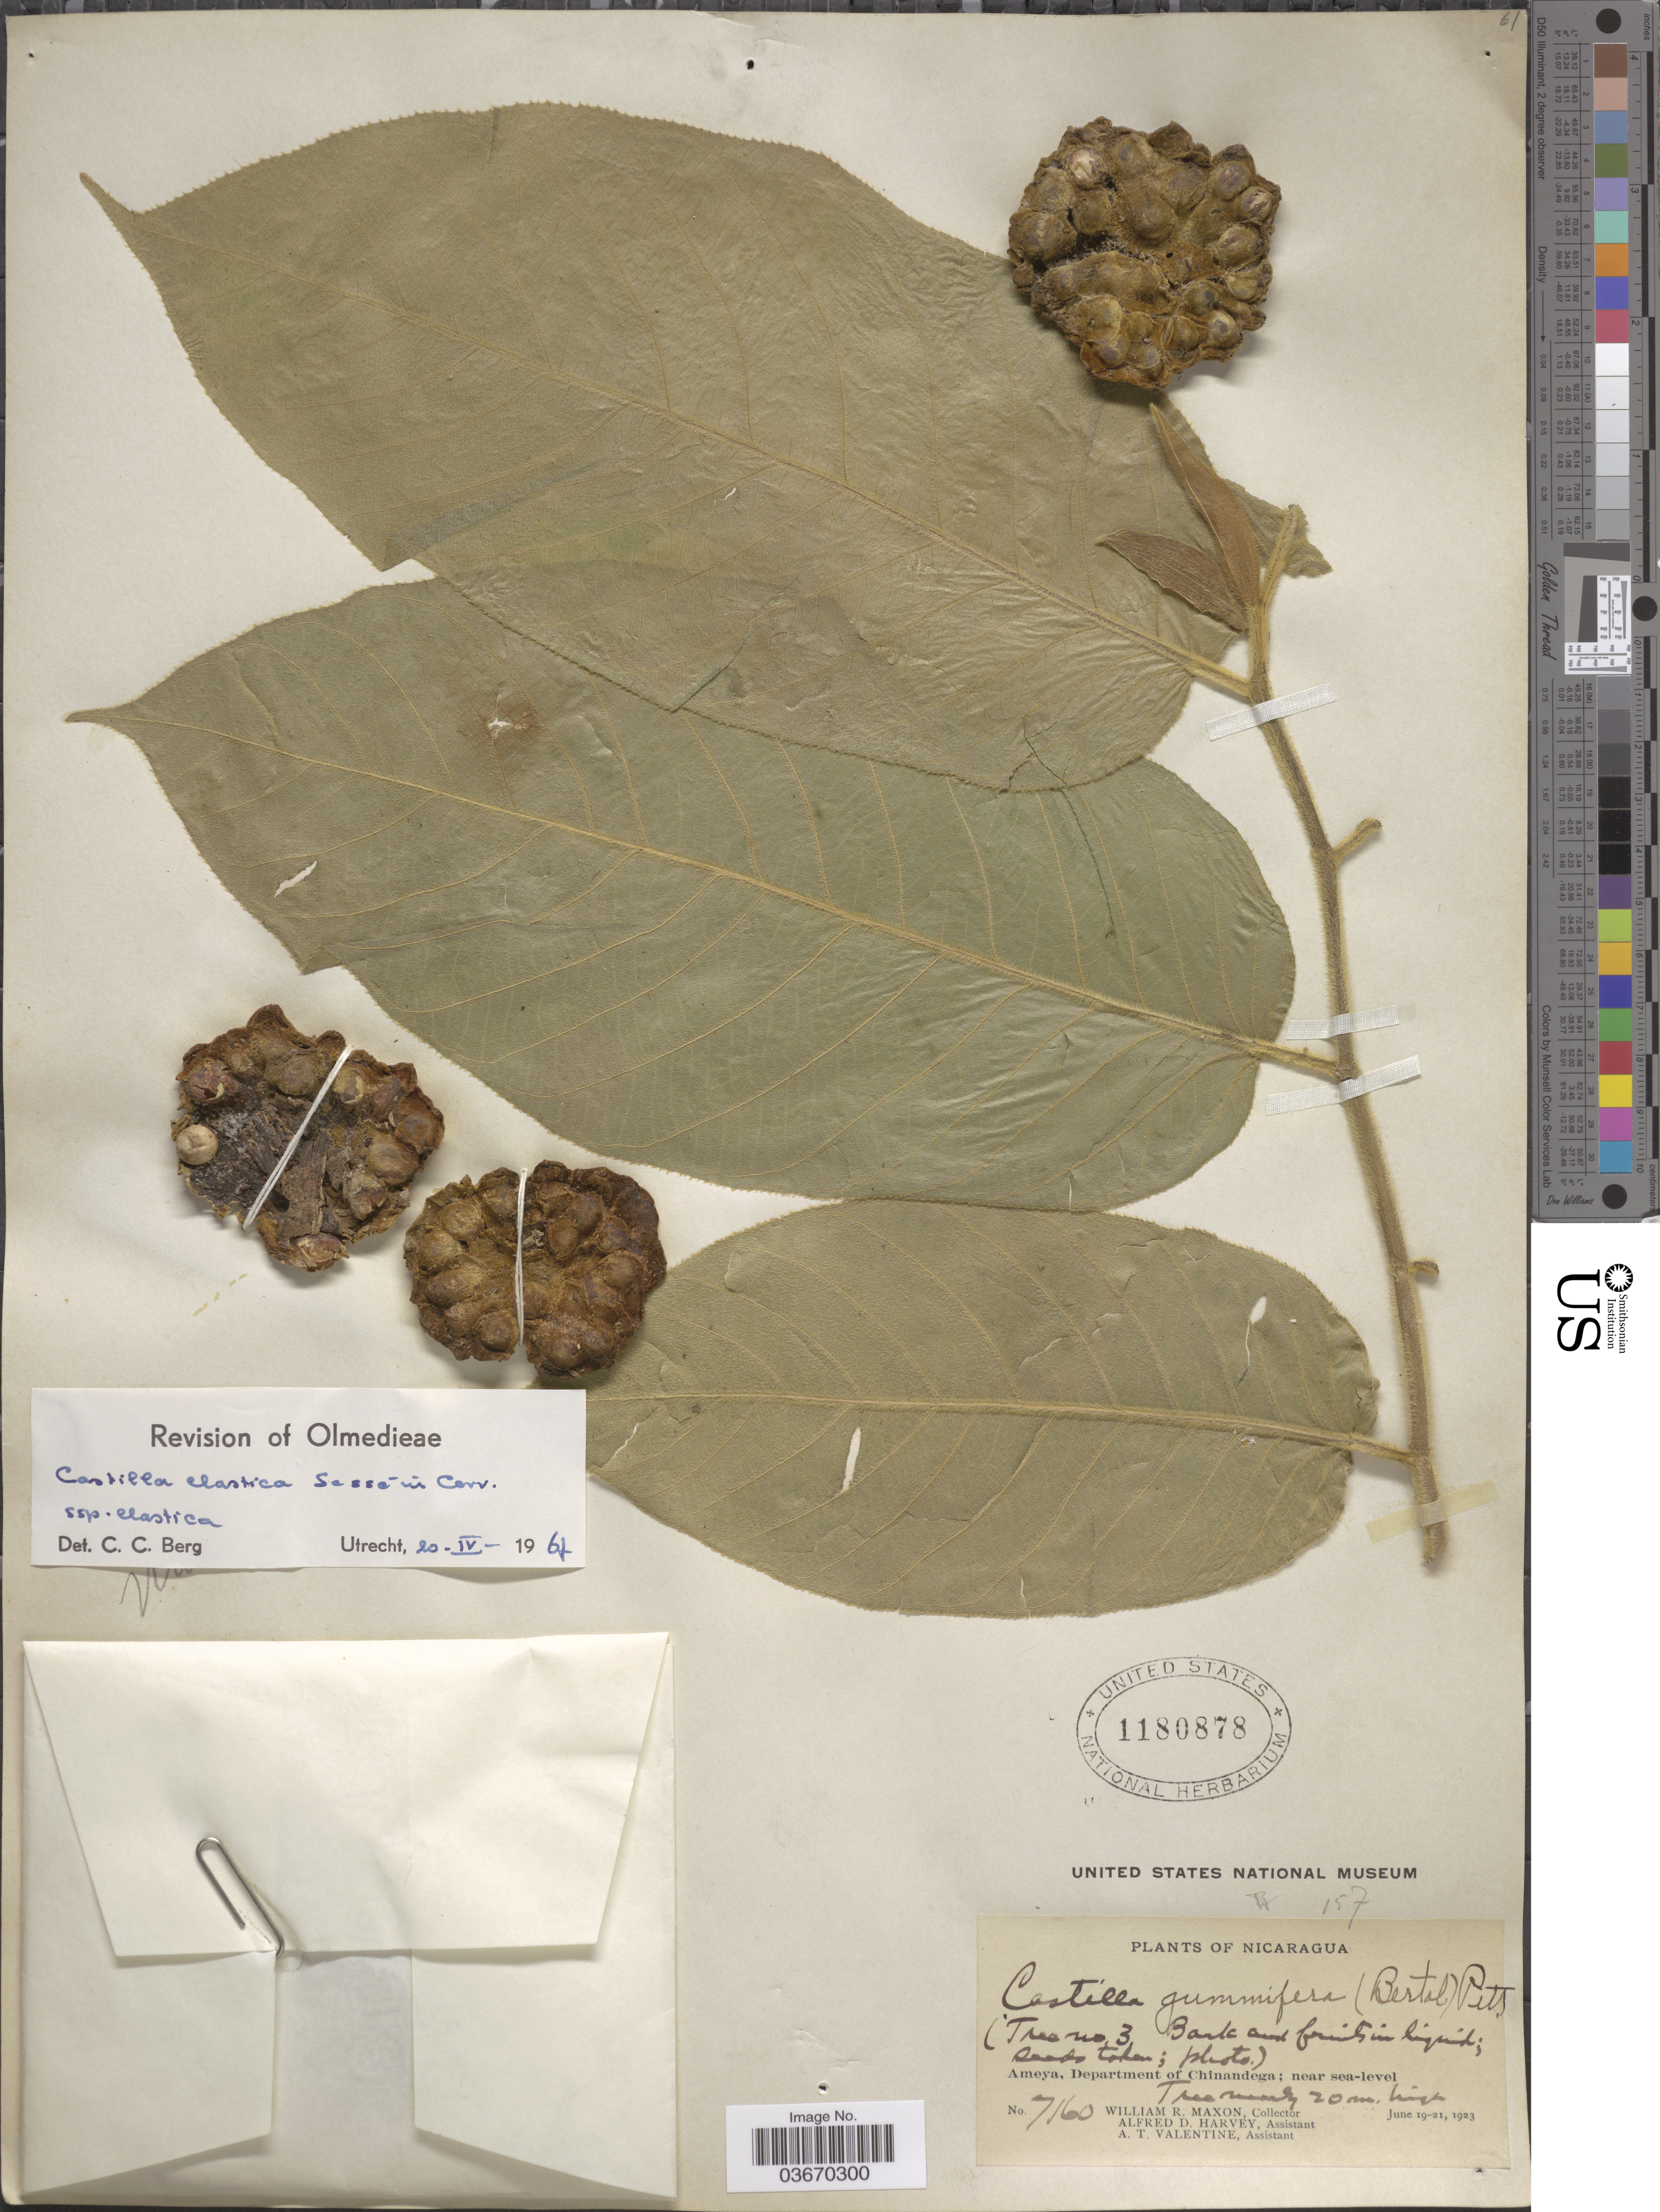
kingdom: Plantae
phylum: Tracheophyta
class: Magnoliopsida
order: Rosales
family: Moraceae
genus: Castilla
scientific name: Castilla elastica subsp. elastica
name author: Sessé ex Cerv.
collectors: W. R. Maxon, A. D. Harvey & A. Valentine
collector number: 7160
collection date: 1923-06-19/1923-06-21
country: Nicaragua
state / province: Chinandega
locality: Ameya, Department of Chinandega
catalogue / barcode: US 1180878